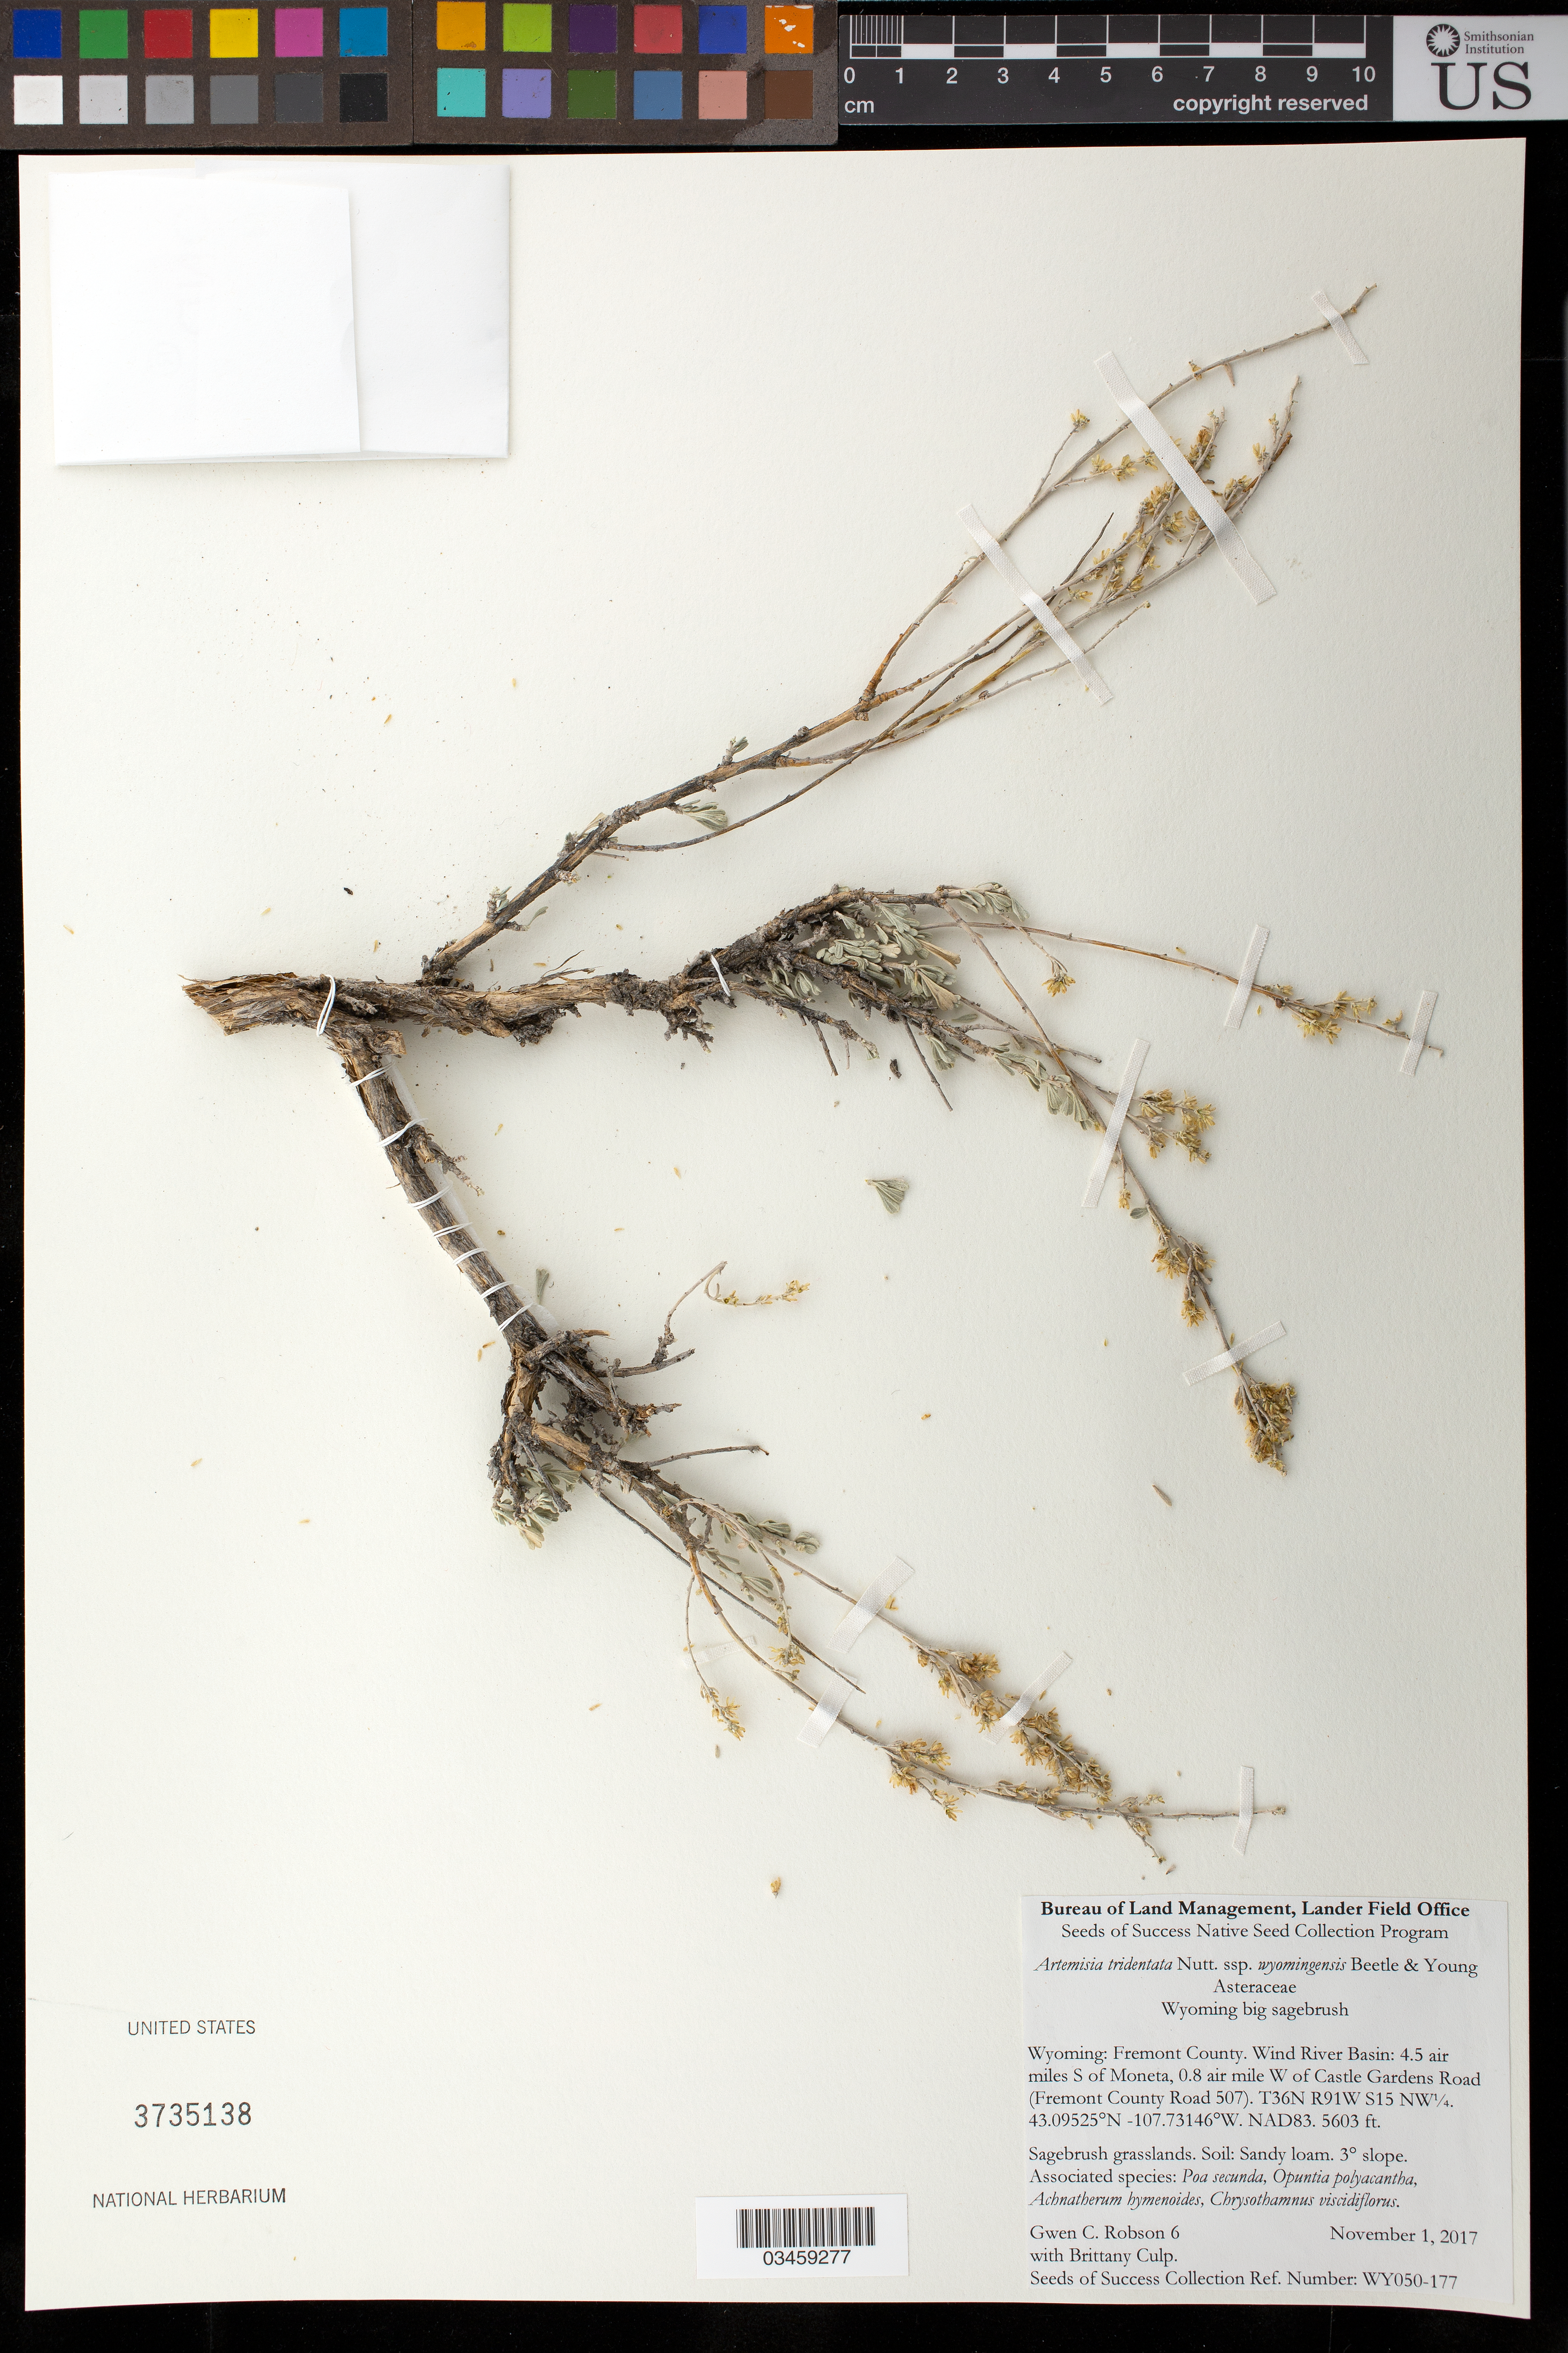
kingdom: Plantae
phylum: Tracheophyta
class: Magnoliopsida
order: Asterales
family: Asteraceae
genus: Artemisia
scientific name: Artemisia tridentata var. wyomingensis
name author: (Beetle & Young) S.L. Welsh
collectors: G. Robson & B. Culp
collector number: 6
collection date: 2017-11-01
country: United States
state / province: Wyoming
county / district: Fremont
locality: Wind River Basin, 4.5 air mi. S of Moneta, 0.8 air mi. W of Castle Gardens Road (Fremont County Road 507)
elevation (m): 1616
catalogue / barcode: US 3735138